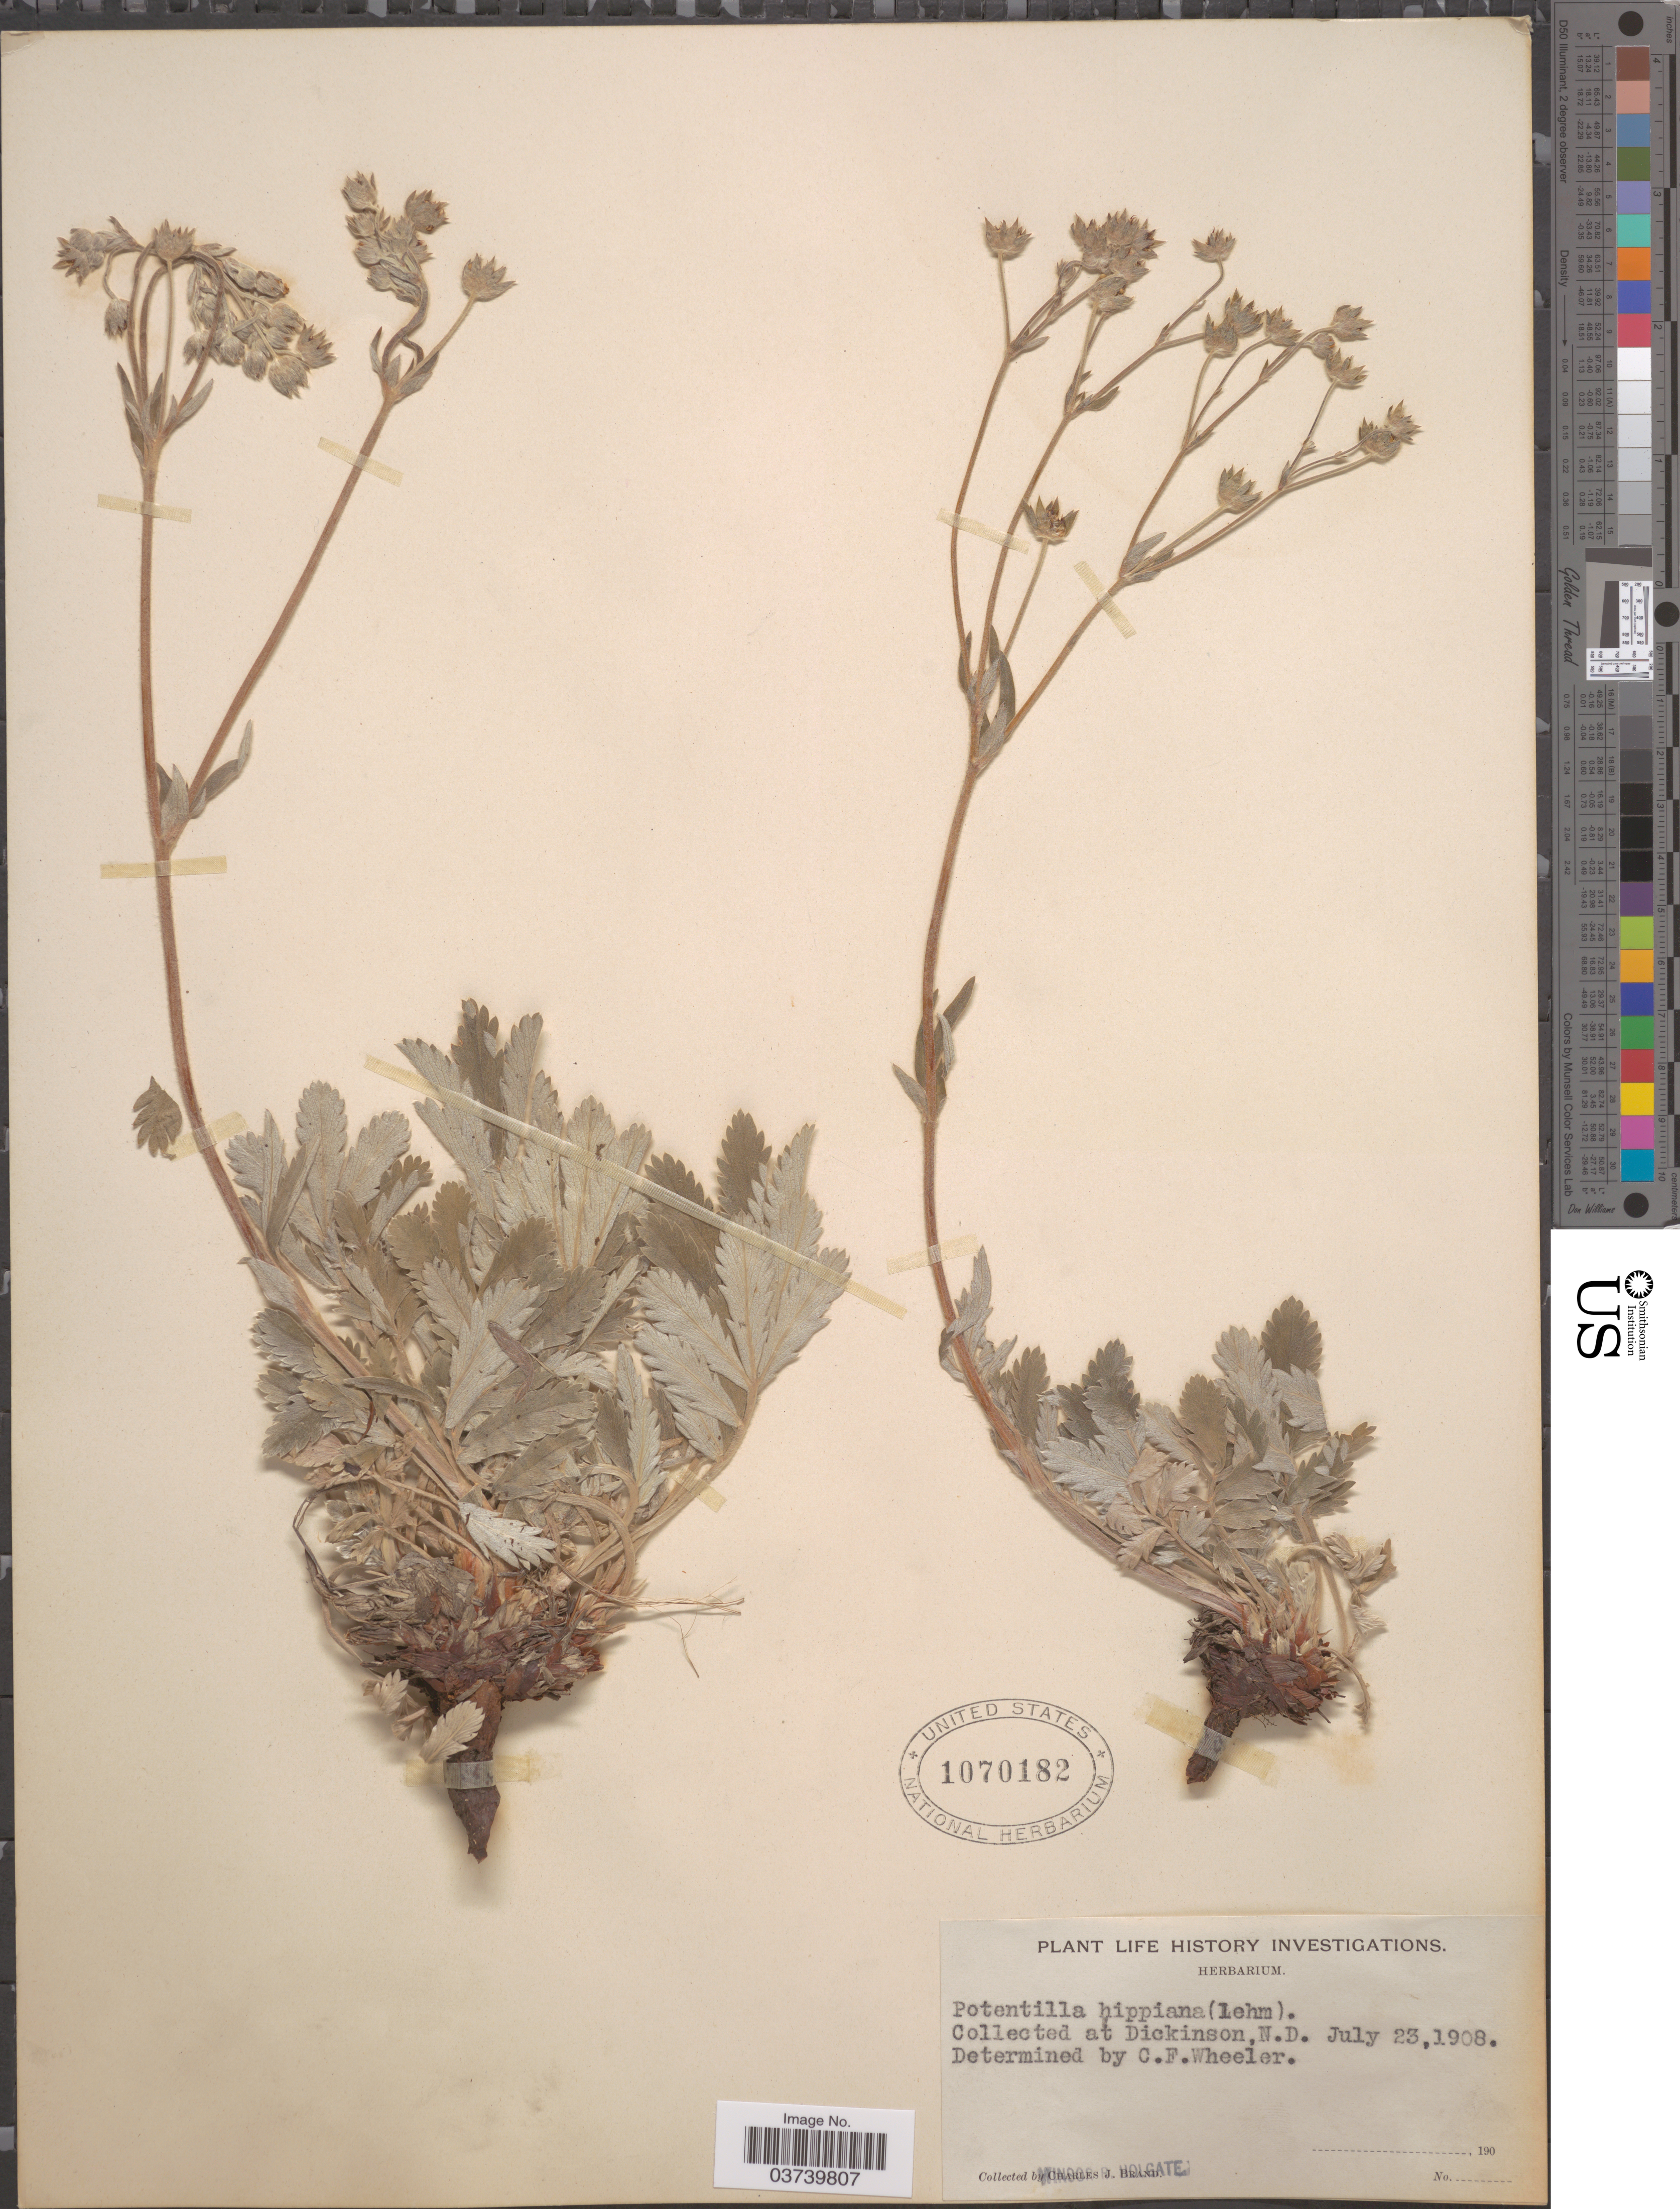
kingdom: Plantae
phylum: Tracheophyta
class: Magnoliopsida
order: Rosales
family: Rosaceae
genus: Potentilla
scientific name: Potentilla hippiana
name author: Lehm.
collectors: W. Holgate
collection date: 1908-07-23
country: United States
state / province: North Dakota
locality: Dickinson.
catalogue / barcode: US 1070182